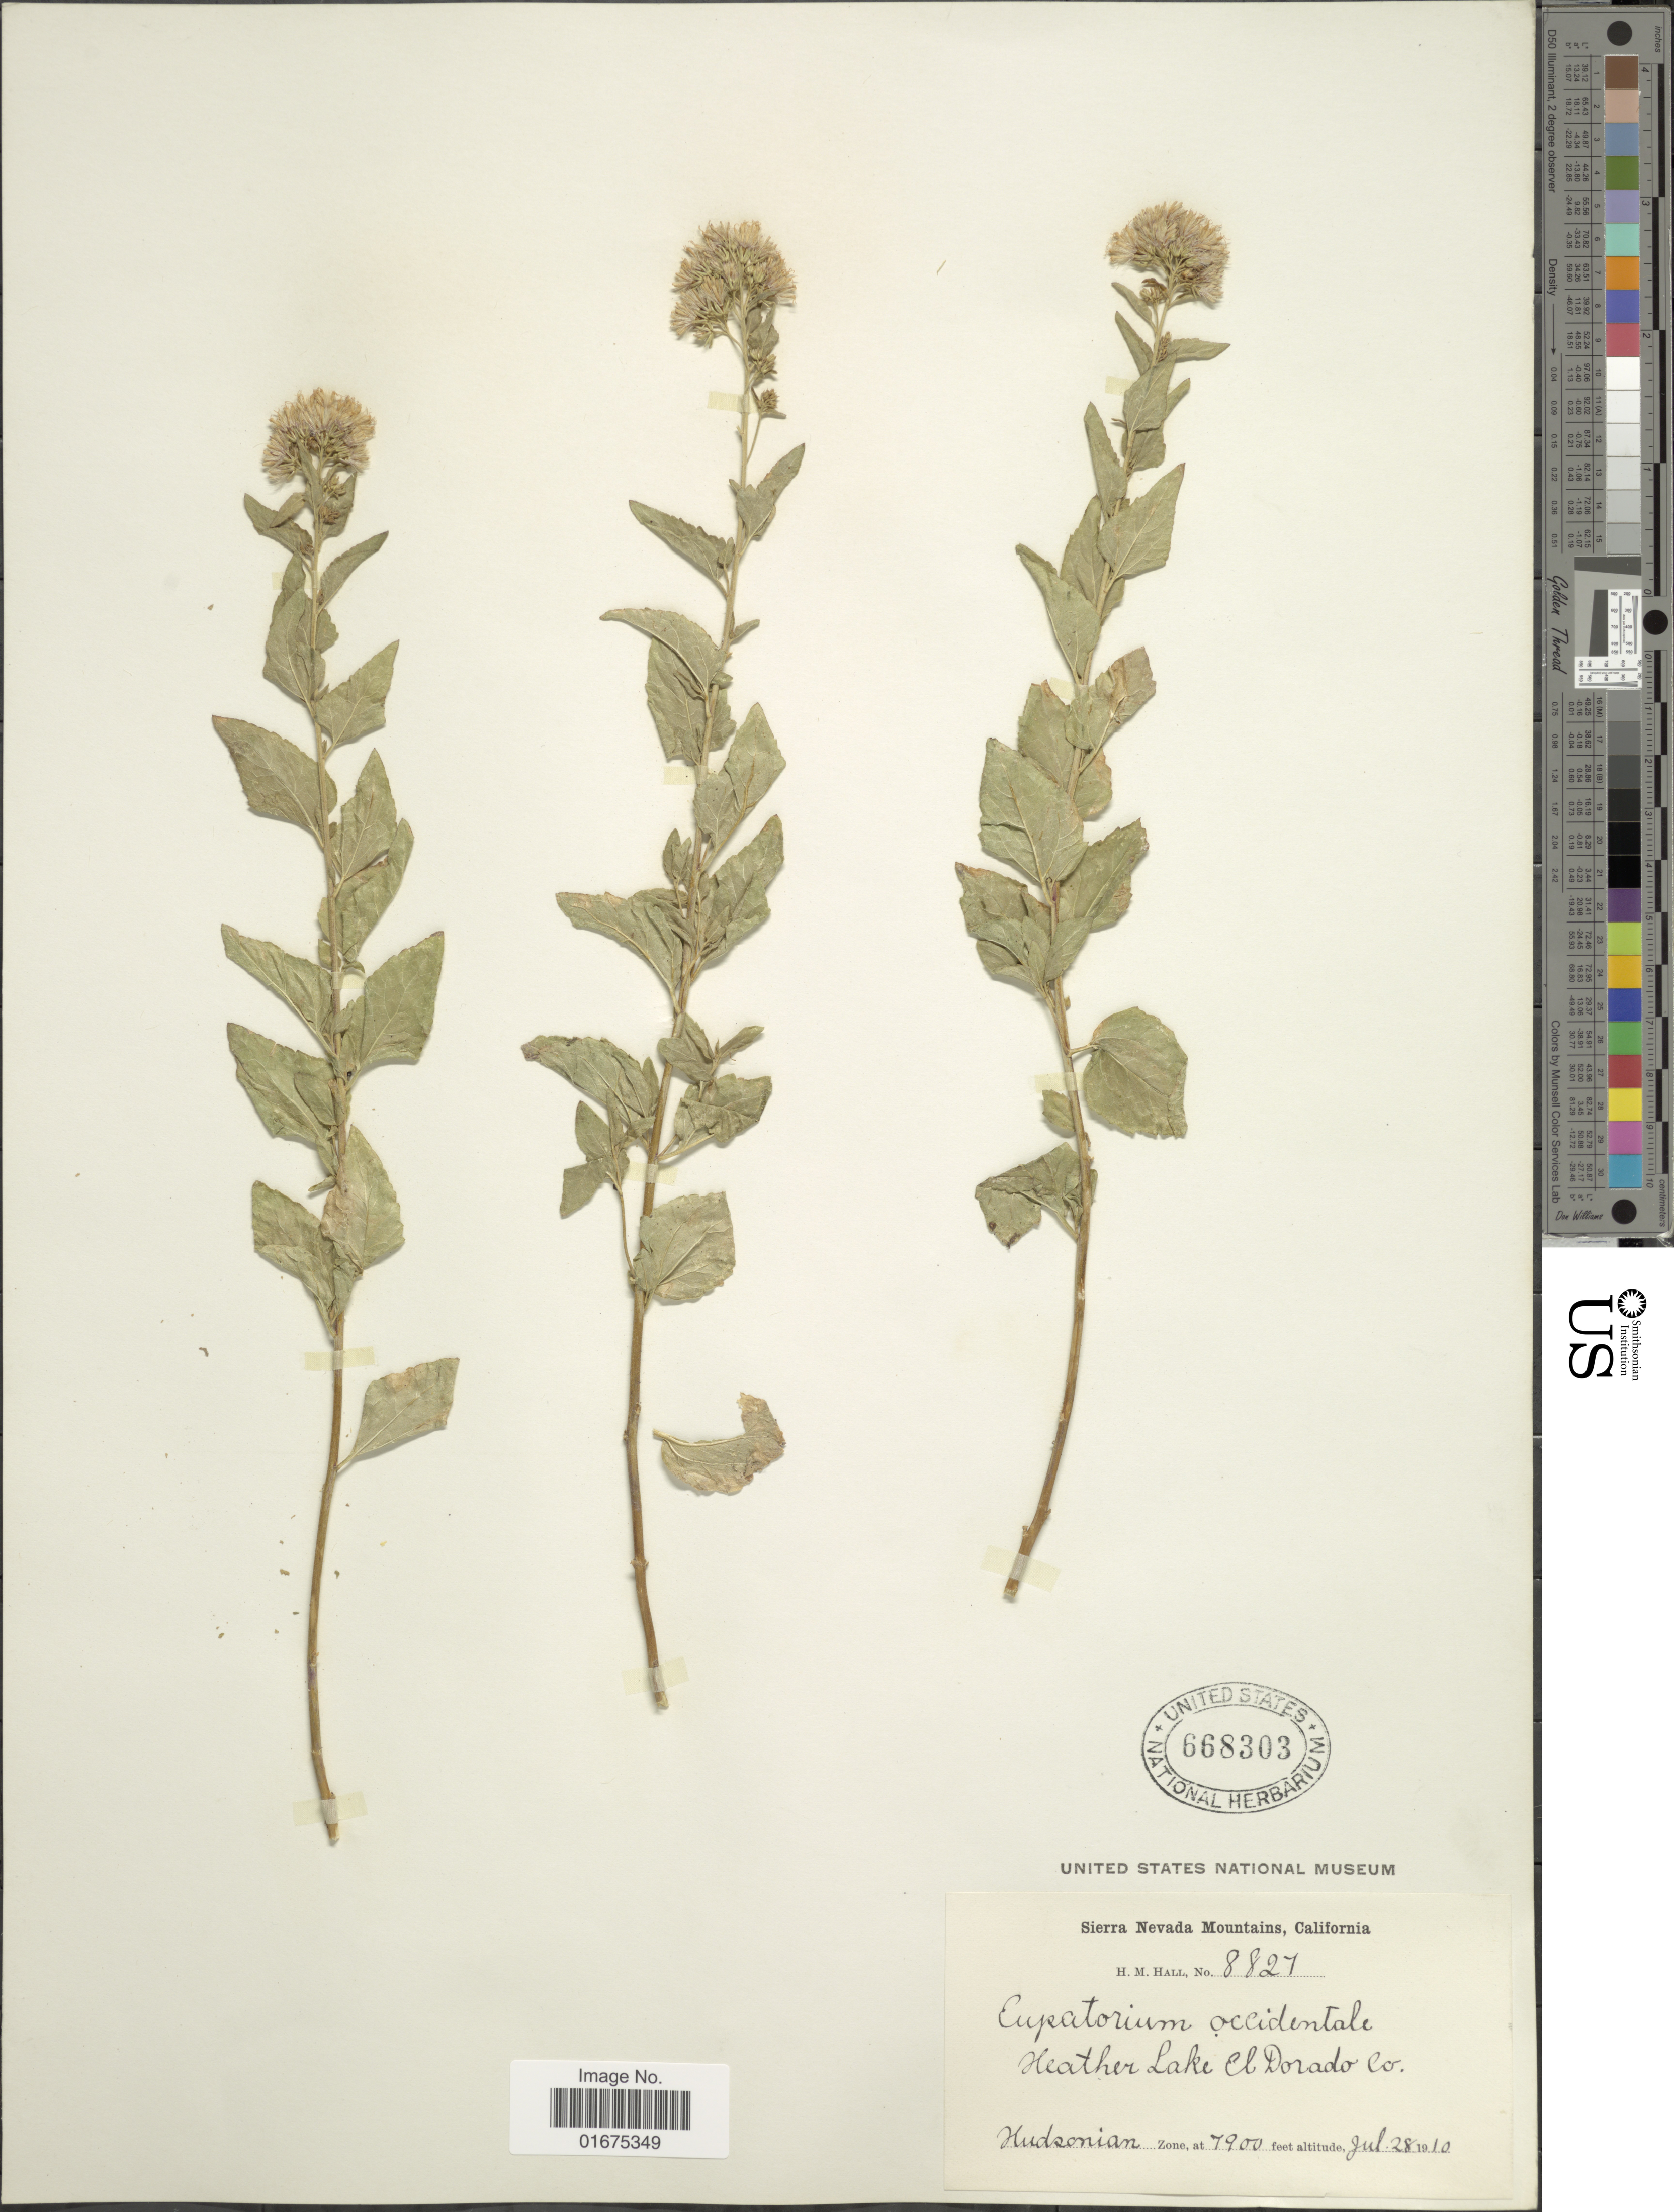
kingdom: Plantae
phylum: Tracheophyta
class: Magnoliopsida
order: Asterales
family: Asteraceae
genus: Ageratina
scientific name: Ageratina occidentalis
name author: (Hook.) R.M. King & H. Rob.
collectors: H. M. Hall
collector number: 8827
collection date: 1910-07-28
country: United States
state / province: California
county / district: El Dorado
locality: Sierra Nevada Mountains, Heather Lake El Dorado Co. Hudsonian Zone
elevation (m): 2408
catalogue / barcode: US 668303